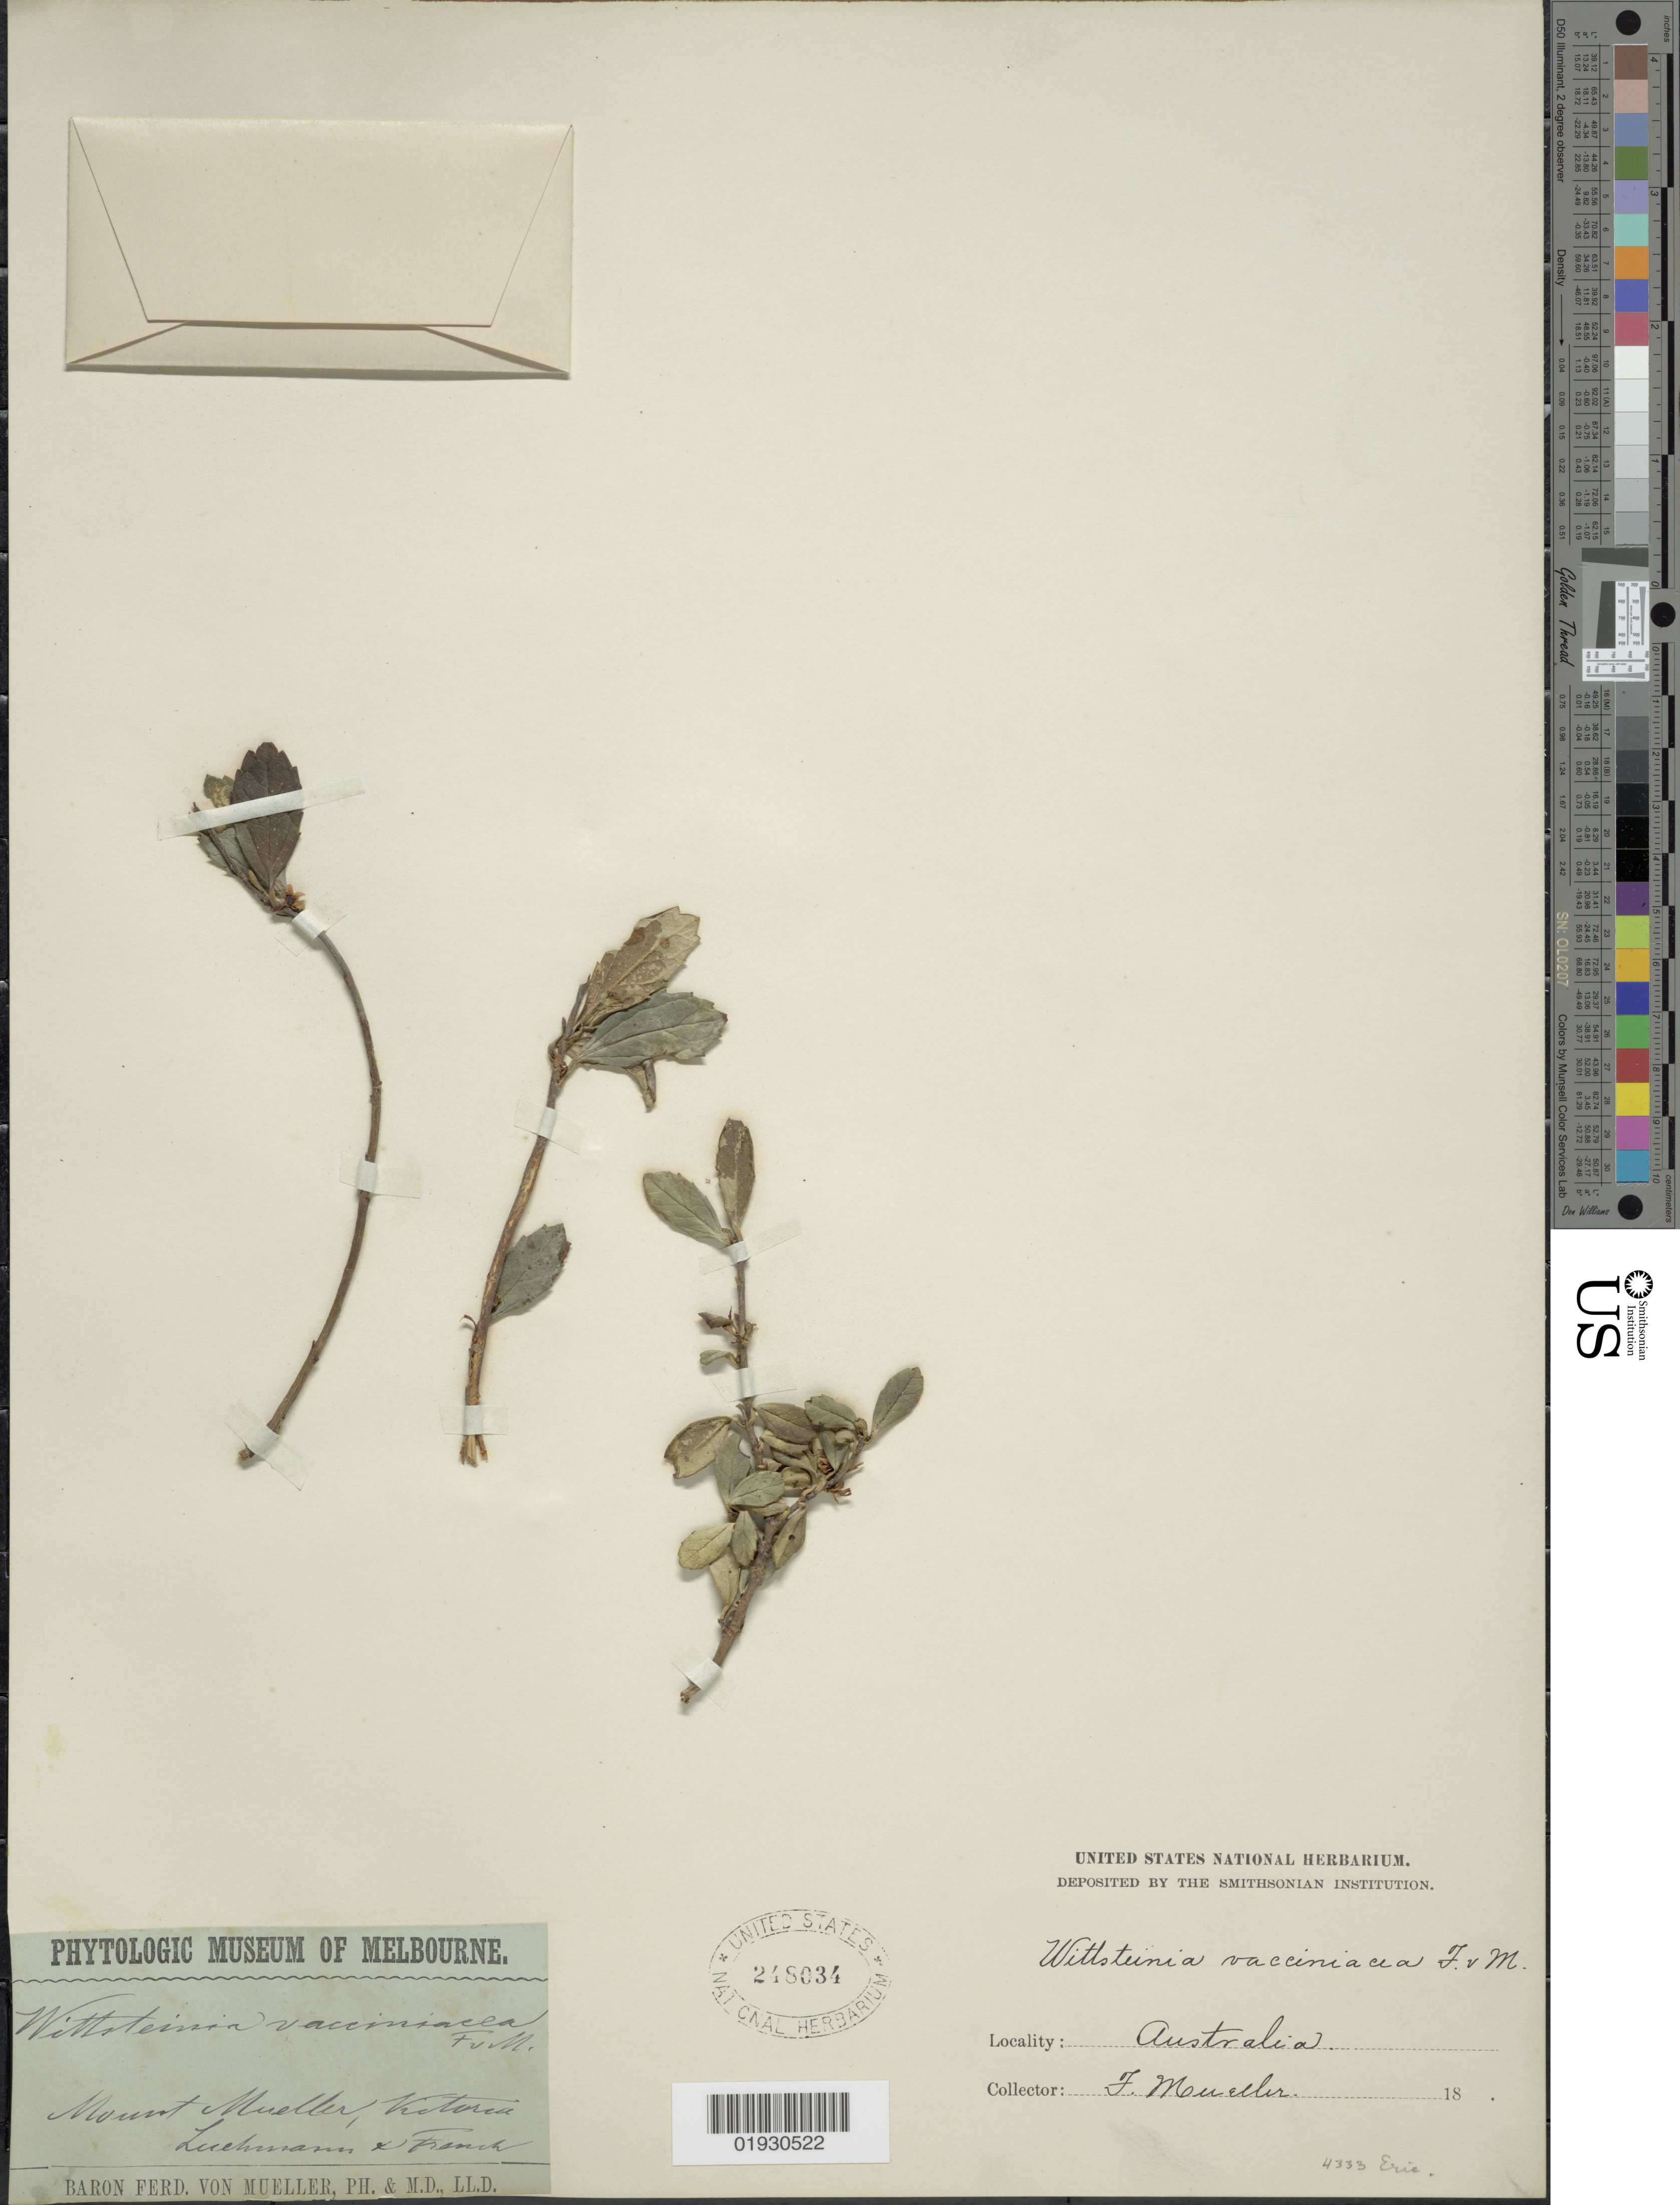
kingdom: Plantae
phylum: Tracheophyta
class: Magnoliopsida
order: Asterales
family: Alseuosmiaceae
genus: Wittsteinia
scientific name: Wittsteinia vacciniacea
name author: F. Muell.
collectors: Luehmann, French & F. Mueller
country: Australia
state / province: Victoria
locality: Mount Mueller, Victoria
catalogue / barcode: US 248034